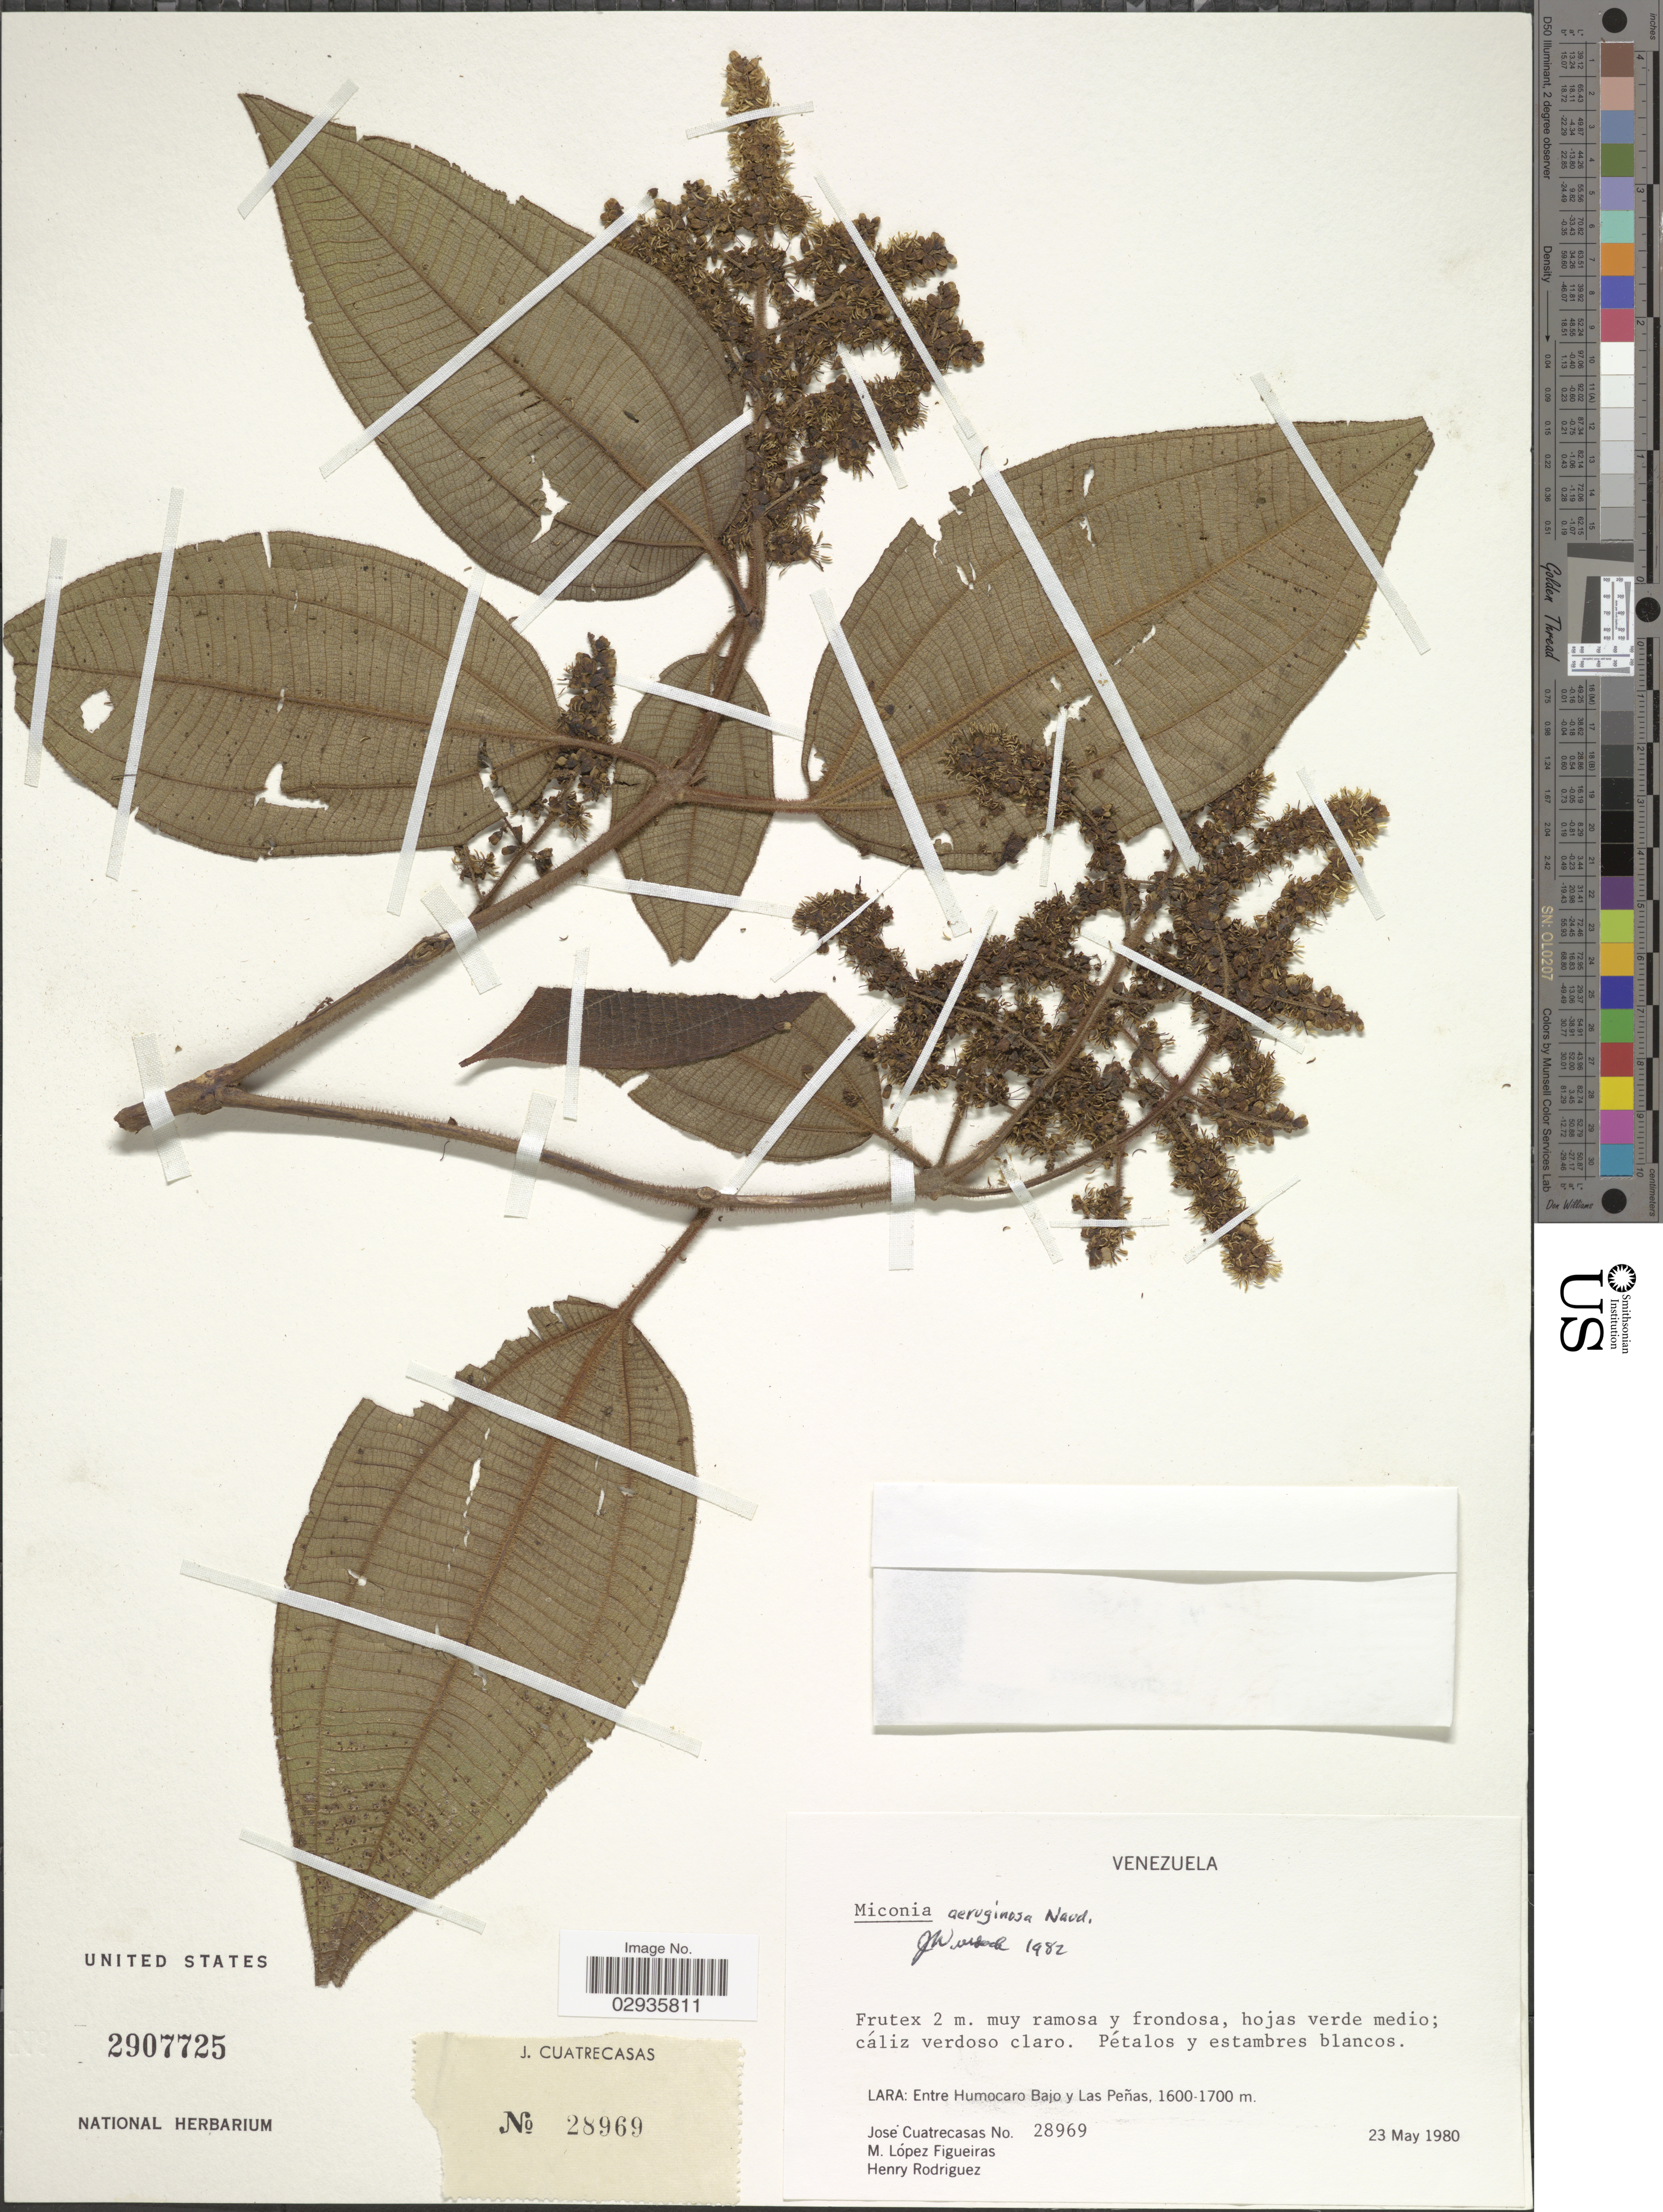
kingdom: Plantae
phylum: Tracheophyta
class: Magnoliopsida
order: Myrtales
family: Melastomataceae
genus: Miconia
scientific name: Miconia aeruginosa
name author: Naudin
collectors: J. Cuatrecasas, M. López Figueiras & H. A. Rodriguez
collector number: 28969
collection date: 1980-05-23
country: Venezuela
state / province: Lara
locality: Entre Humocaro Bajo y Las Peñas.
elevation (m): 1600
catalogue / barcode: US 2907725